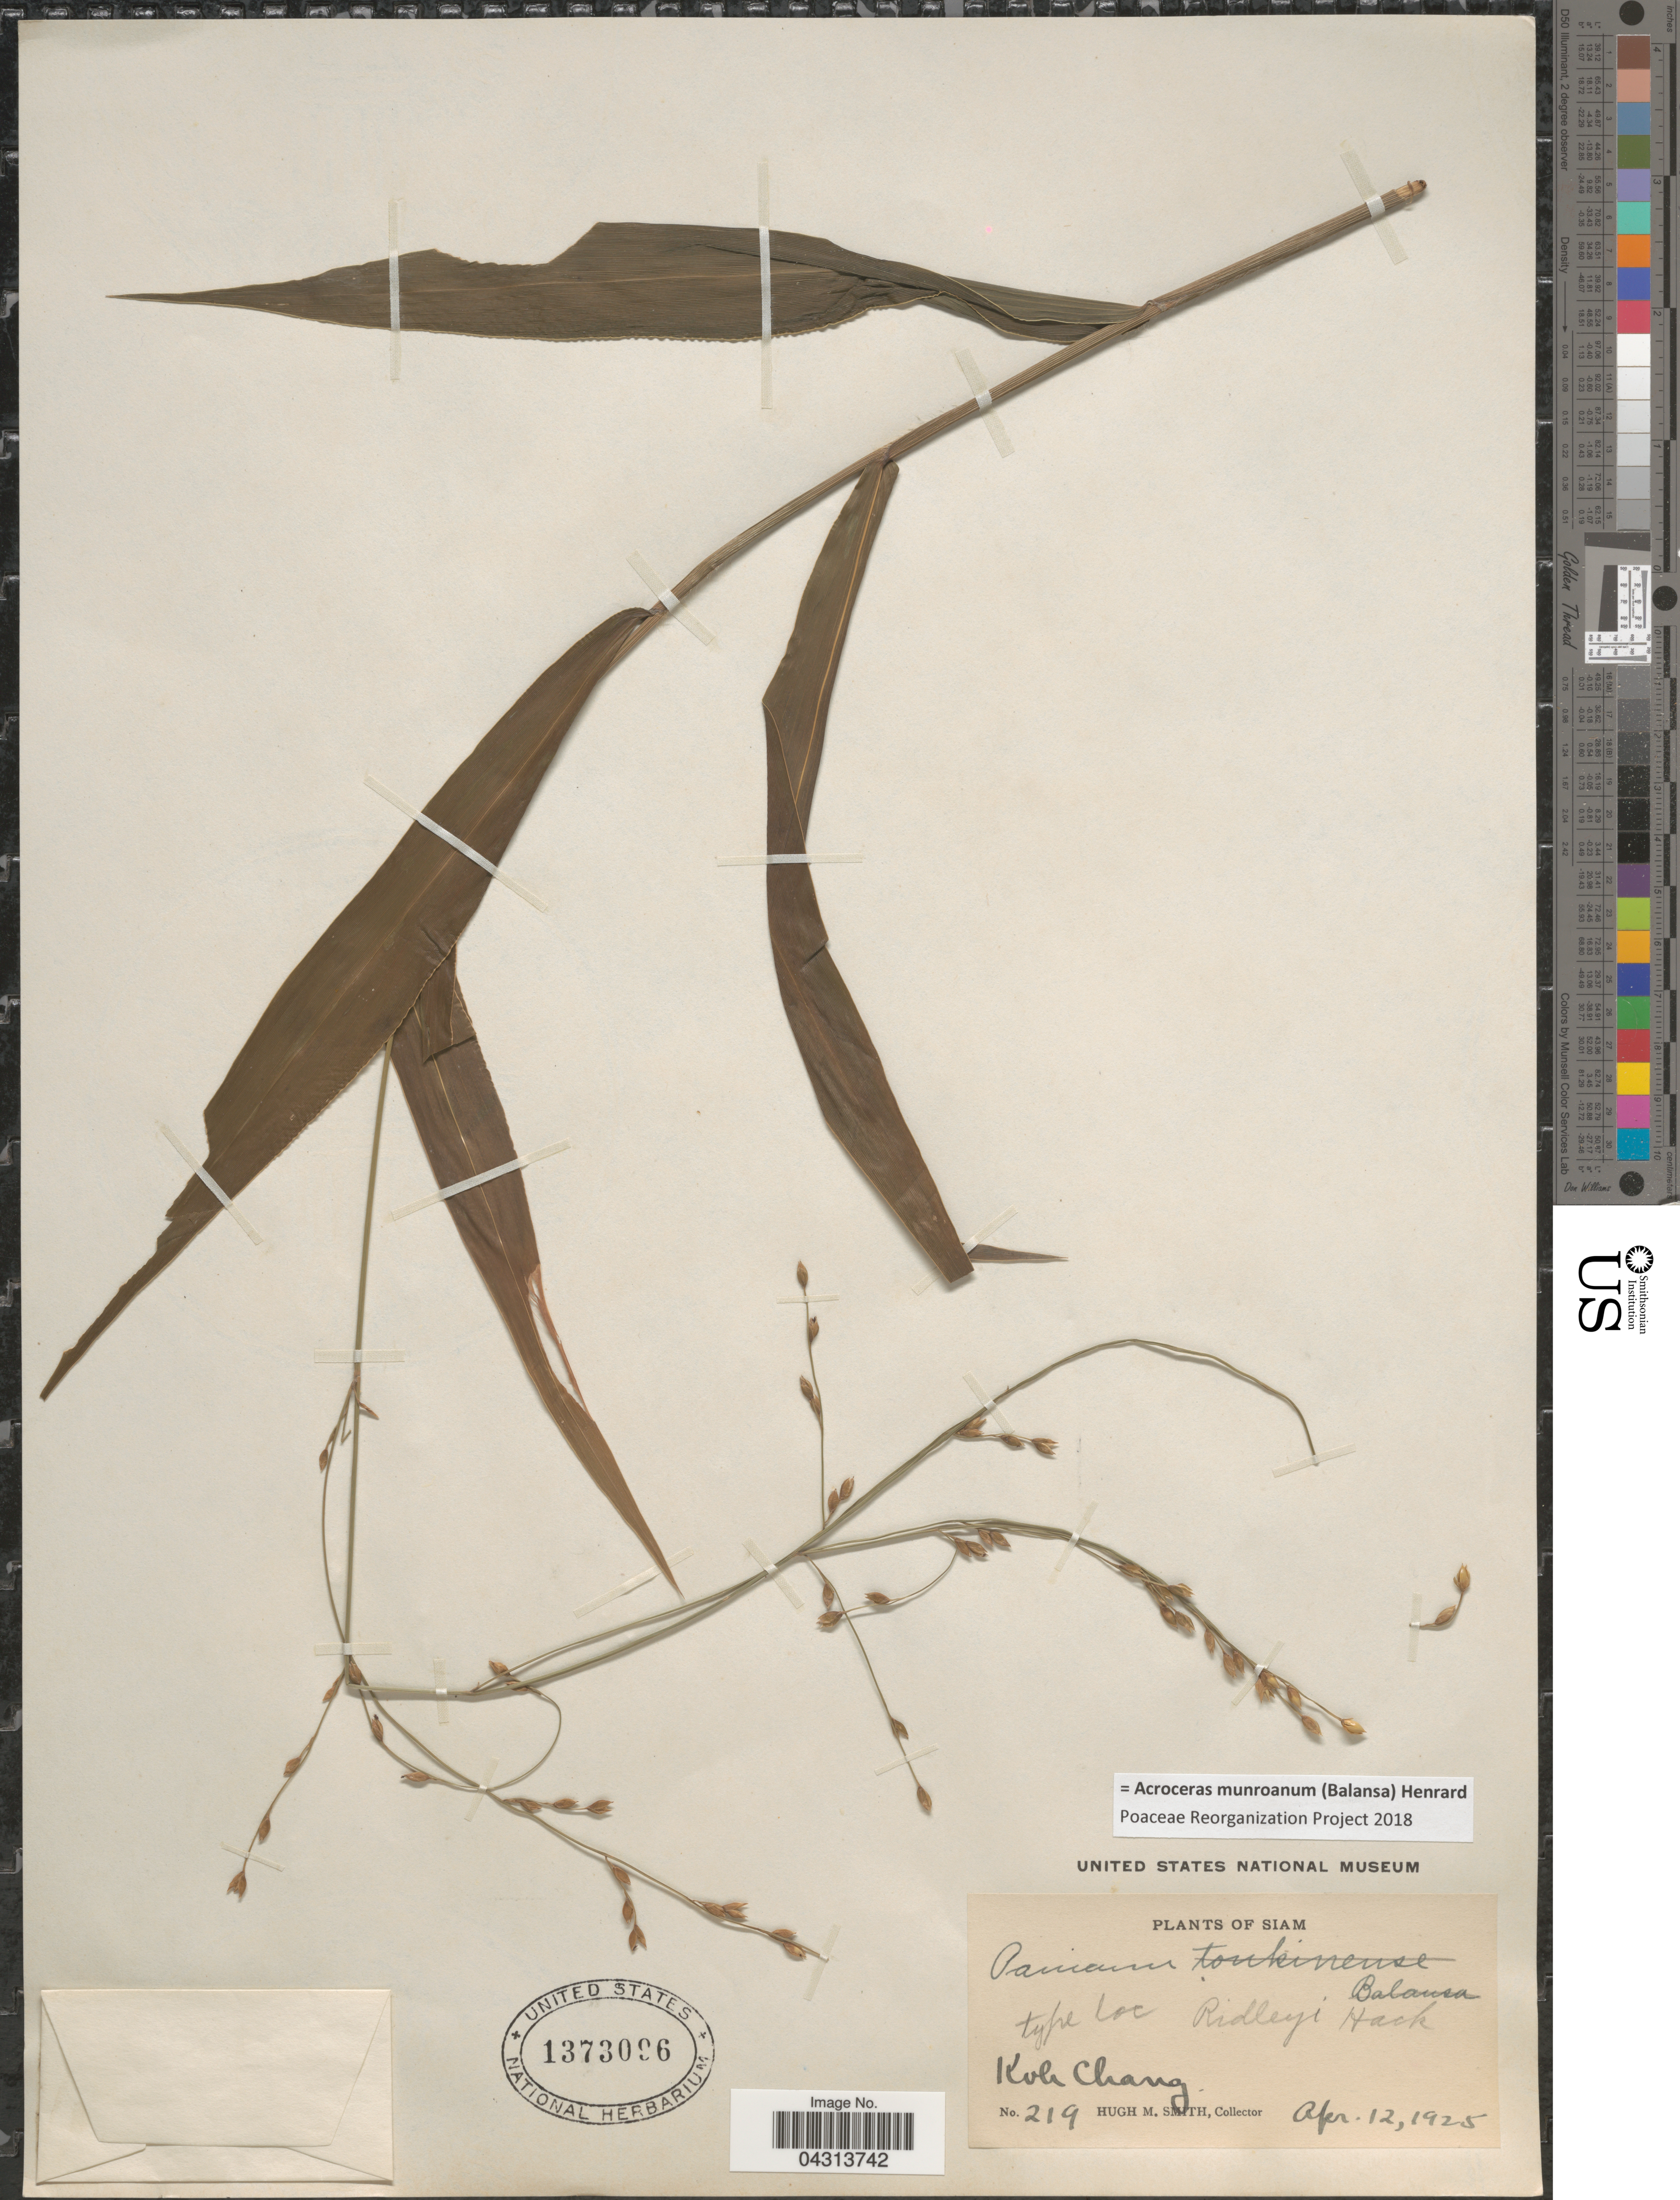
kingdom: Plantae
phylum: Tracheophyta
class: Liliopsida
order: Poales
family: Poaceae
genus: Acroceras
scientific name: Acroceras munroanum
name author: (Steud.) Henr.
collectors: H. M. Smith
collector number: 219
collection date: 1925-04-12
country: Thailand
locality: Siam. Koh Chang.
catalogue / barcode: US 1373096